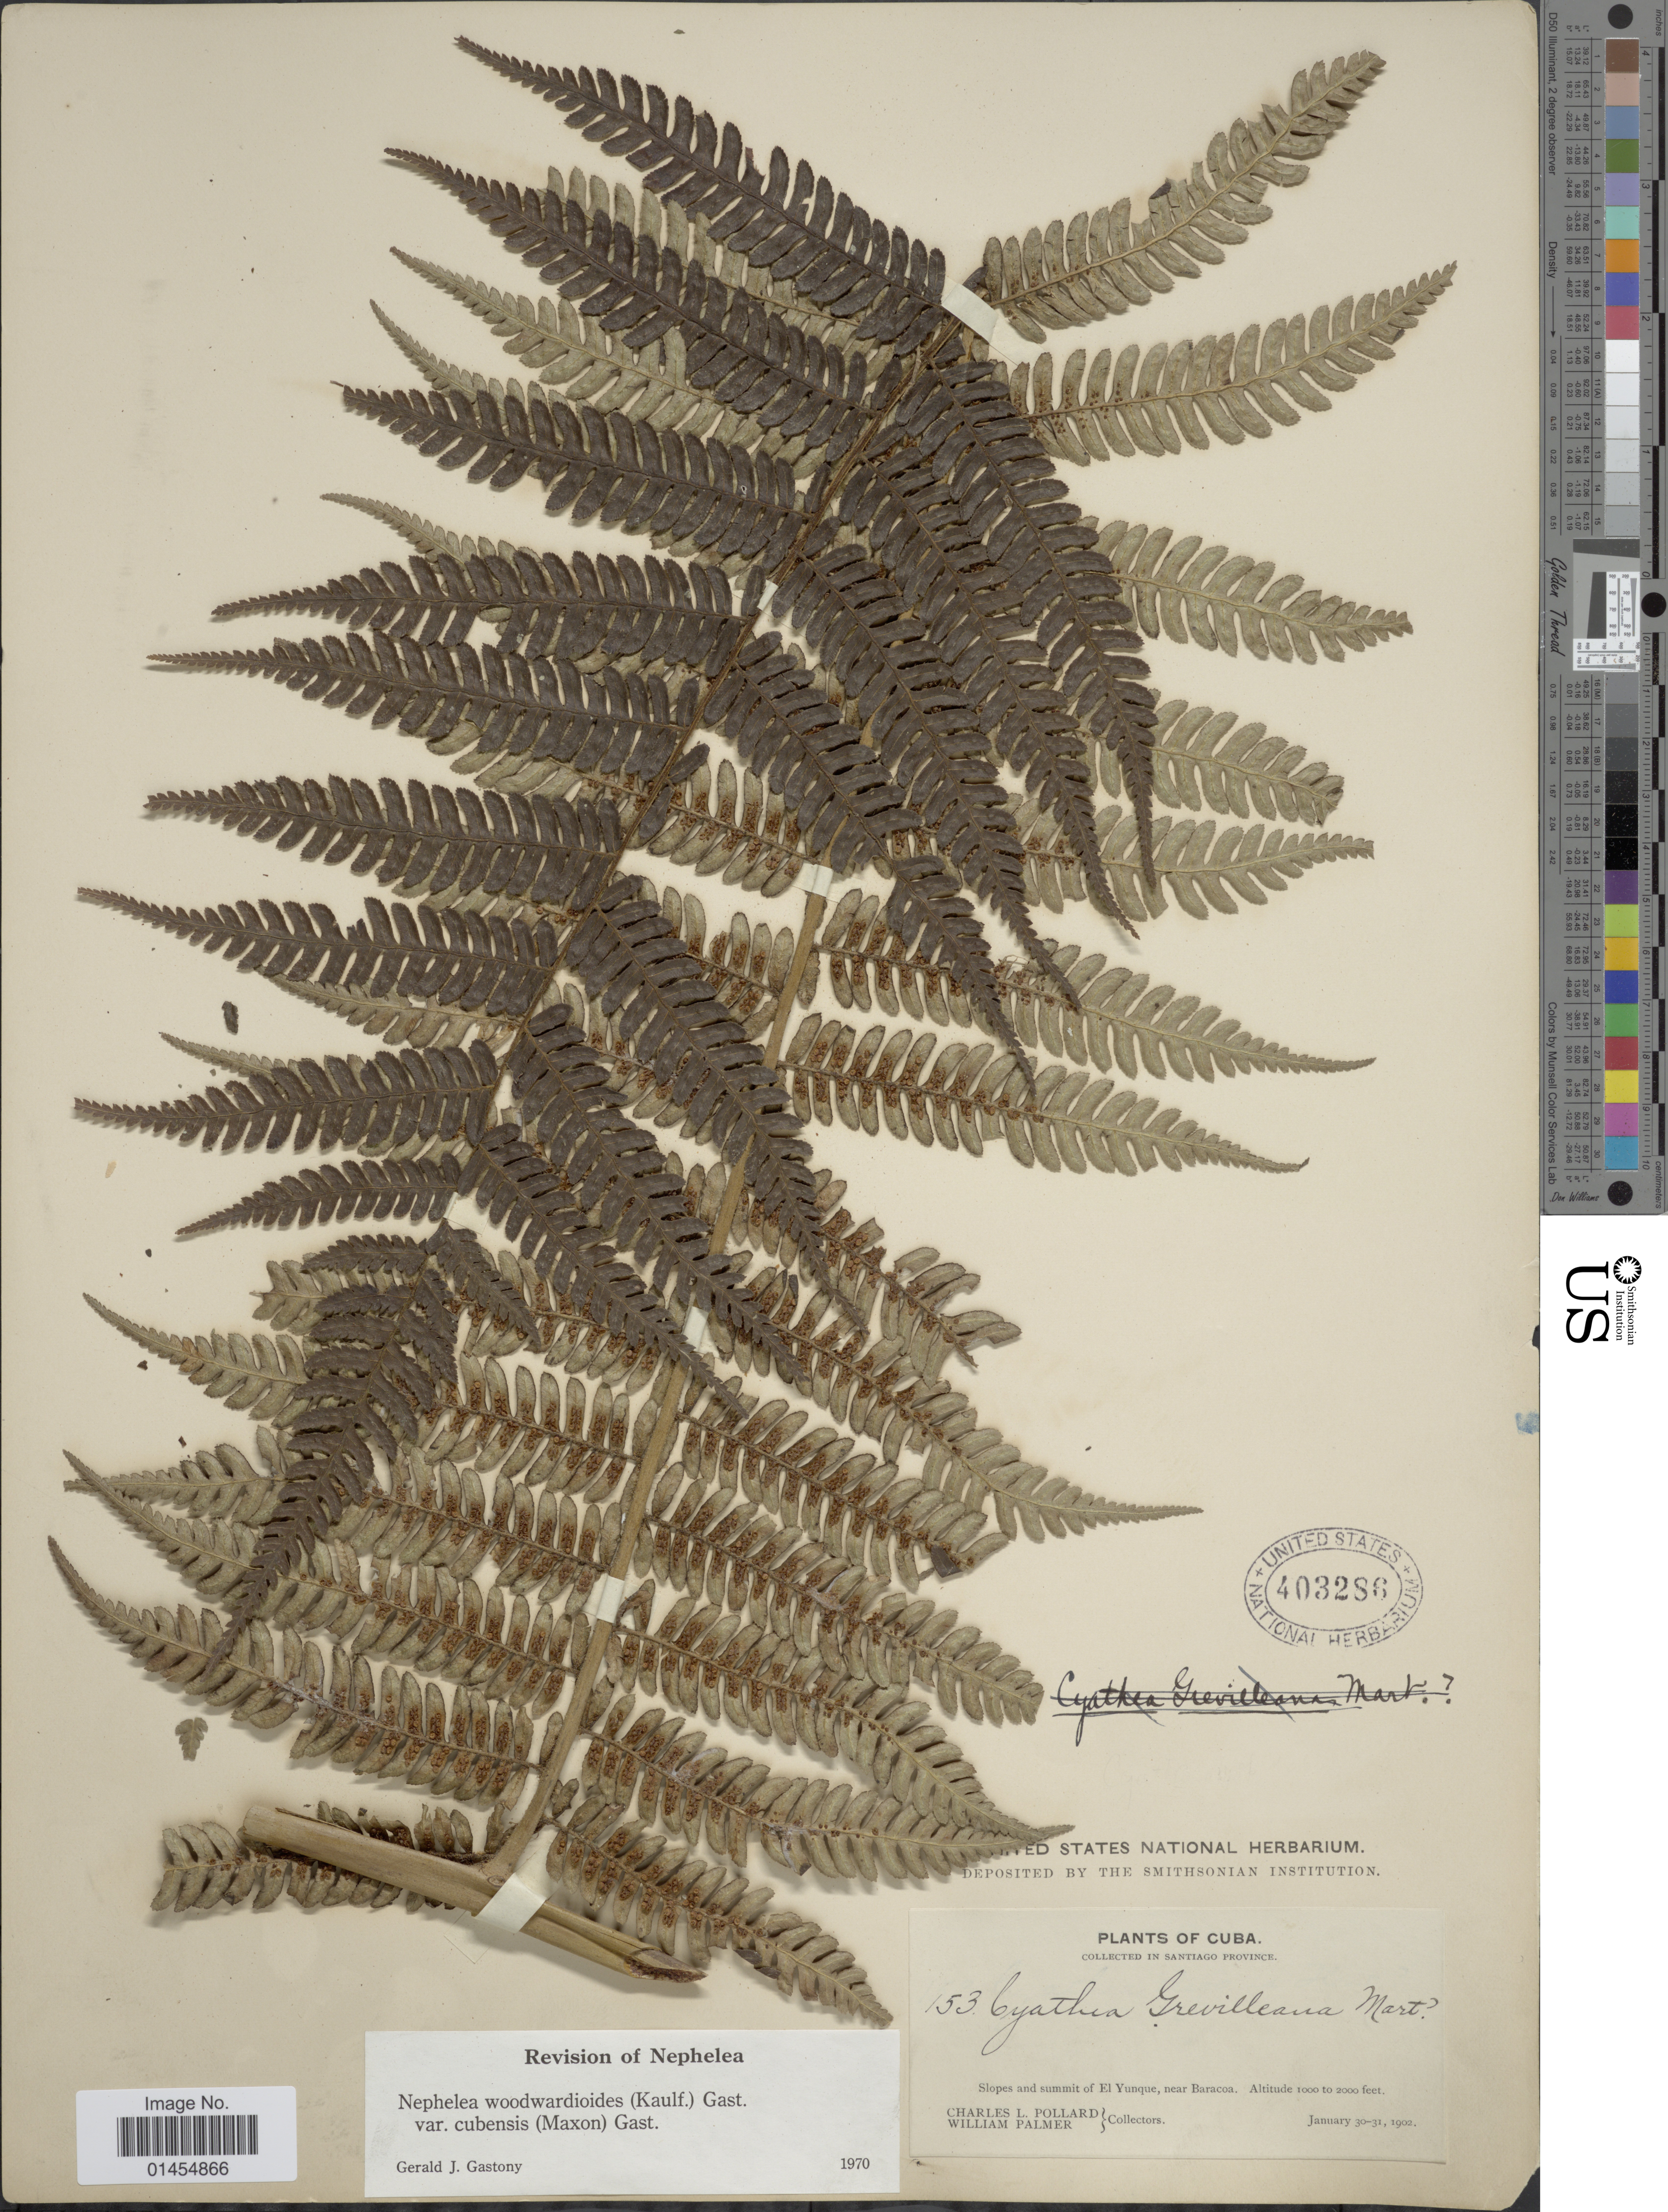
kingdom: Plantae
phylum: Tracheophyta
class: Polypodiopsida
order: Cyatheales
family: Cyatheaceae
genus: Alsophila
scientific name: Alsophila woodwardioides var. cubensis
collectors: C. L. Pollard & W. Palmer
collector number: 153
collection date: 1902-01-30/1902-01-31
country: Cuba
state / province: Santiago de Cuba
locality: Santiago Province. Slopes and summit of El Yunque, near Baracoa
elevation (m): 305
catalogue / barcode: US 403286